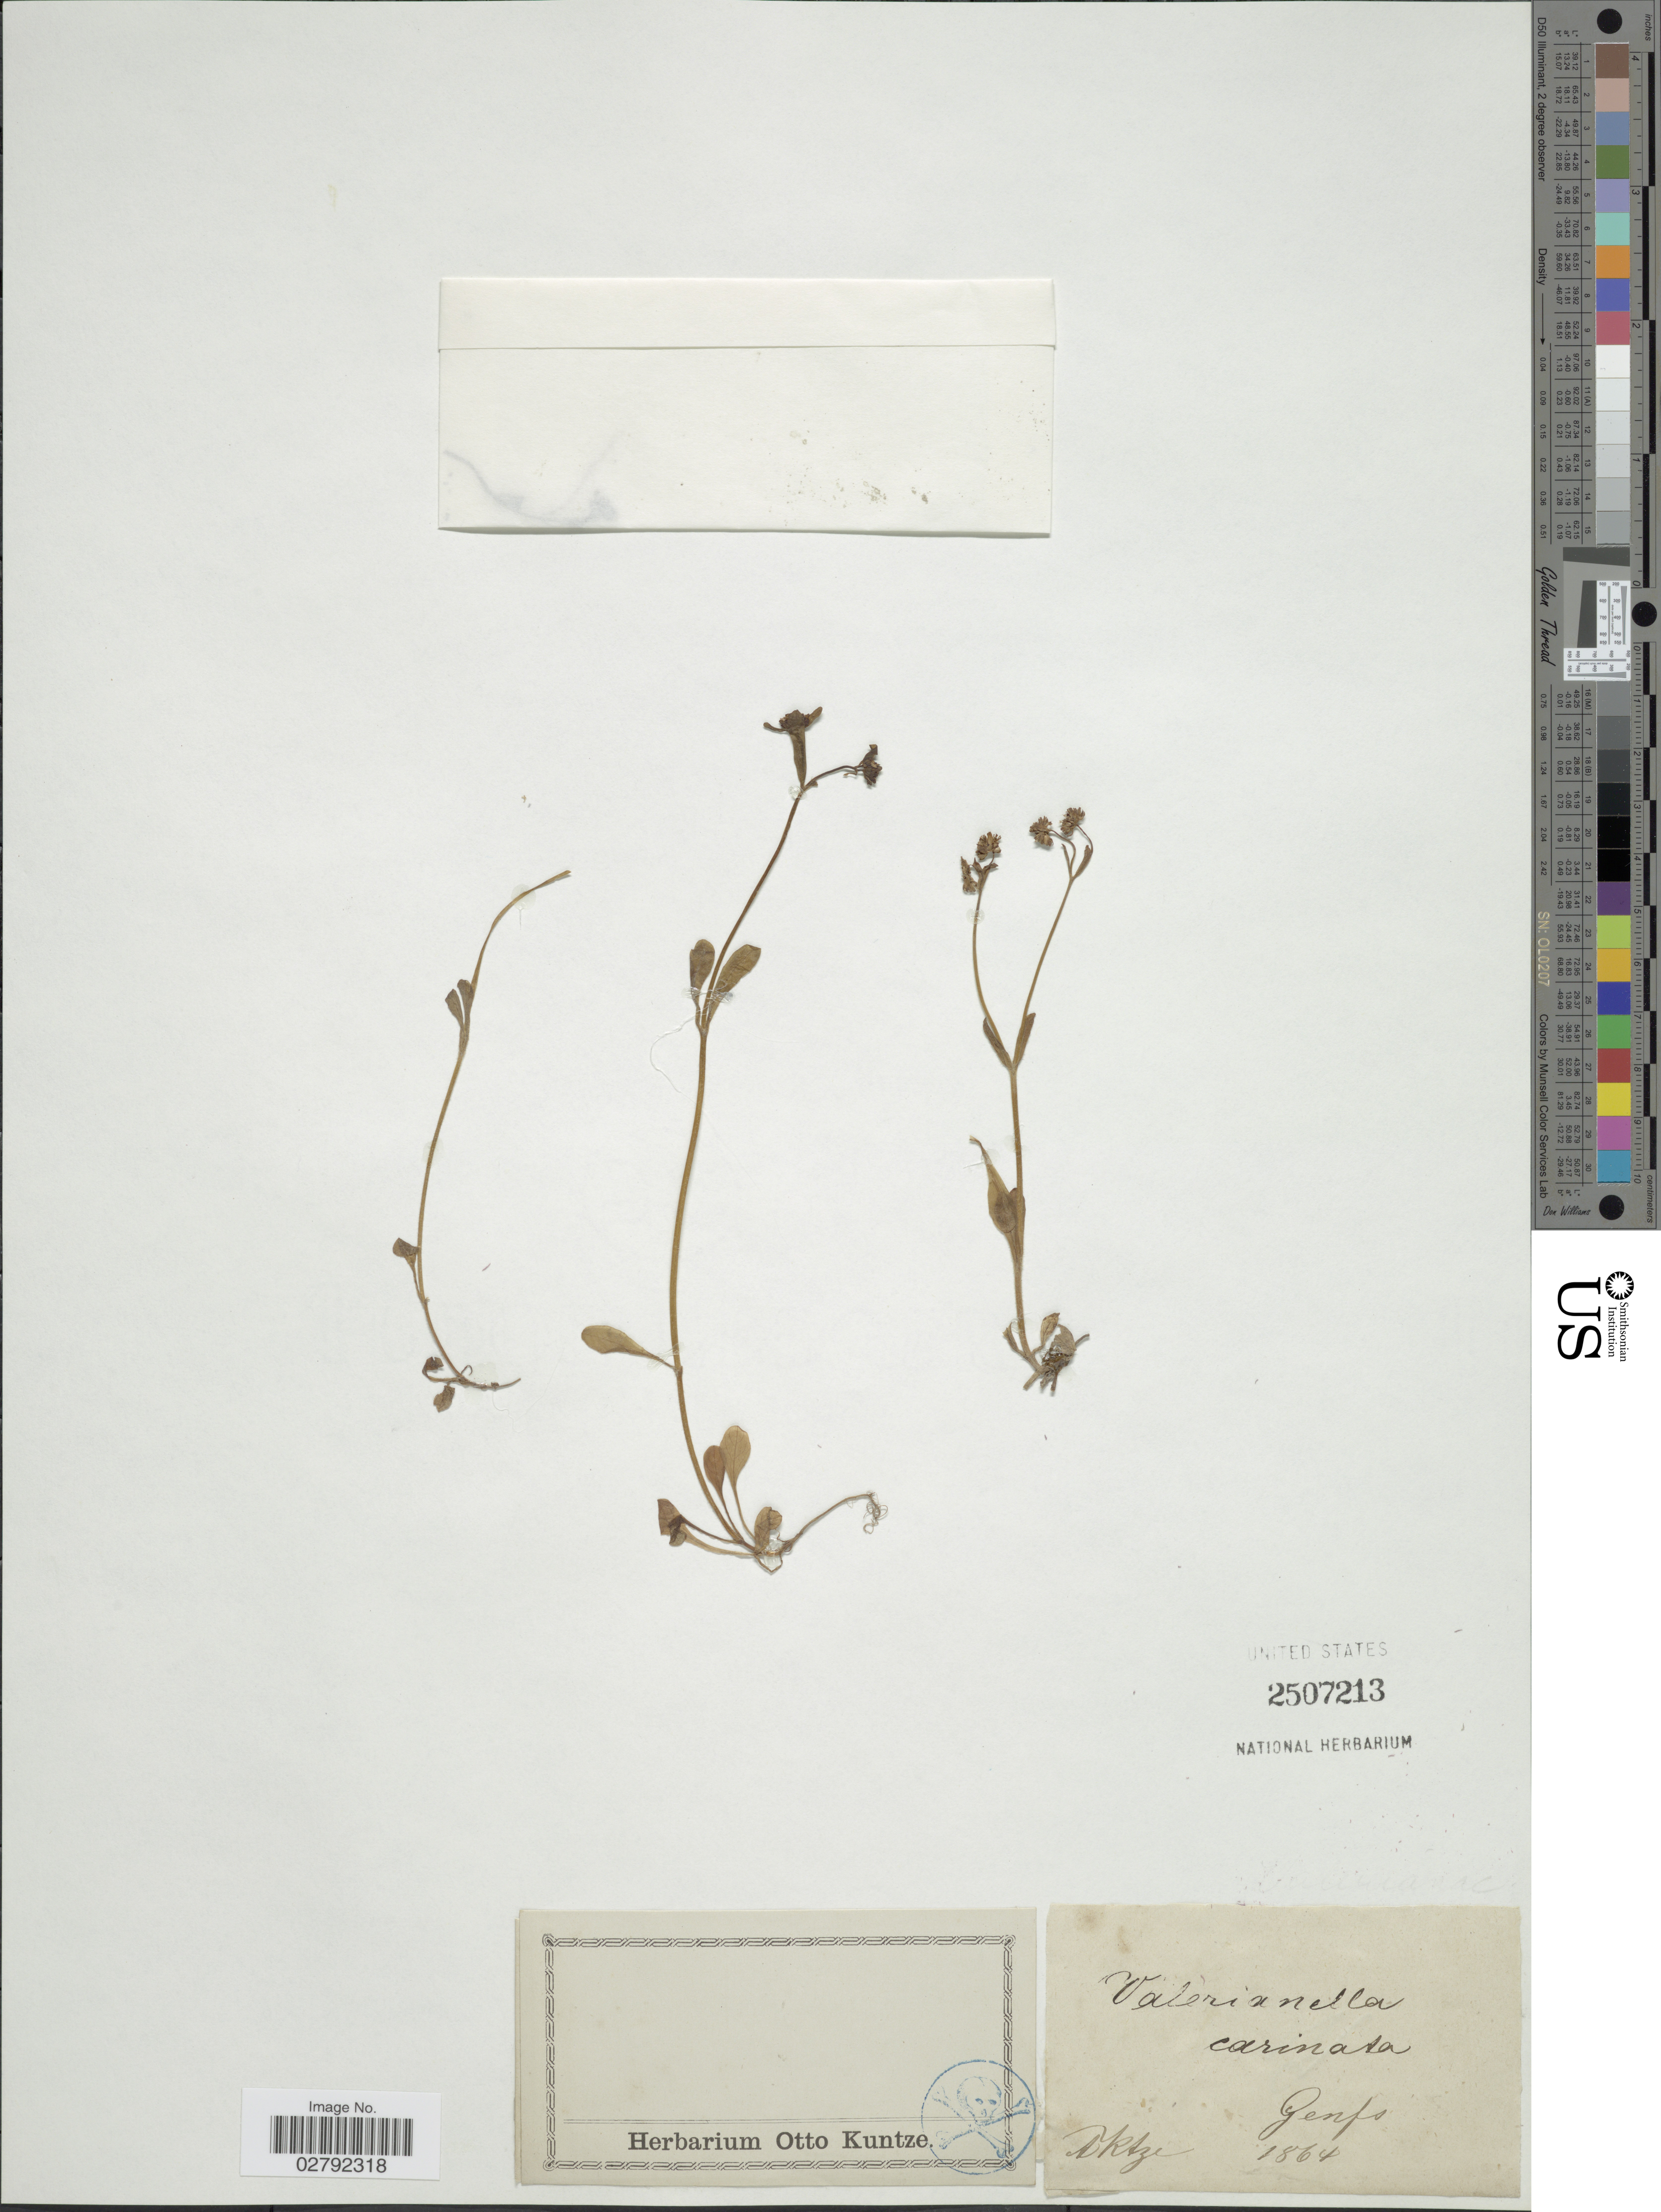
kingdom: Plantae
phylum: Tracheophyta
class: Magnoliopsida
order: Dipsacales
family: Caprifoliaceae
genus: Valerianella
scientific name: Valerianella carinata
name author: Loisel.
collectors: A. Kuntze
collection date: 1864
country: Switzerland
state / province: Genève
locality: Genfe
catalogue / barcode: US 2507213